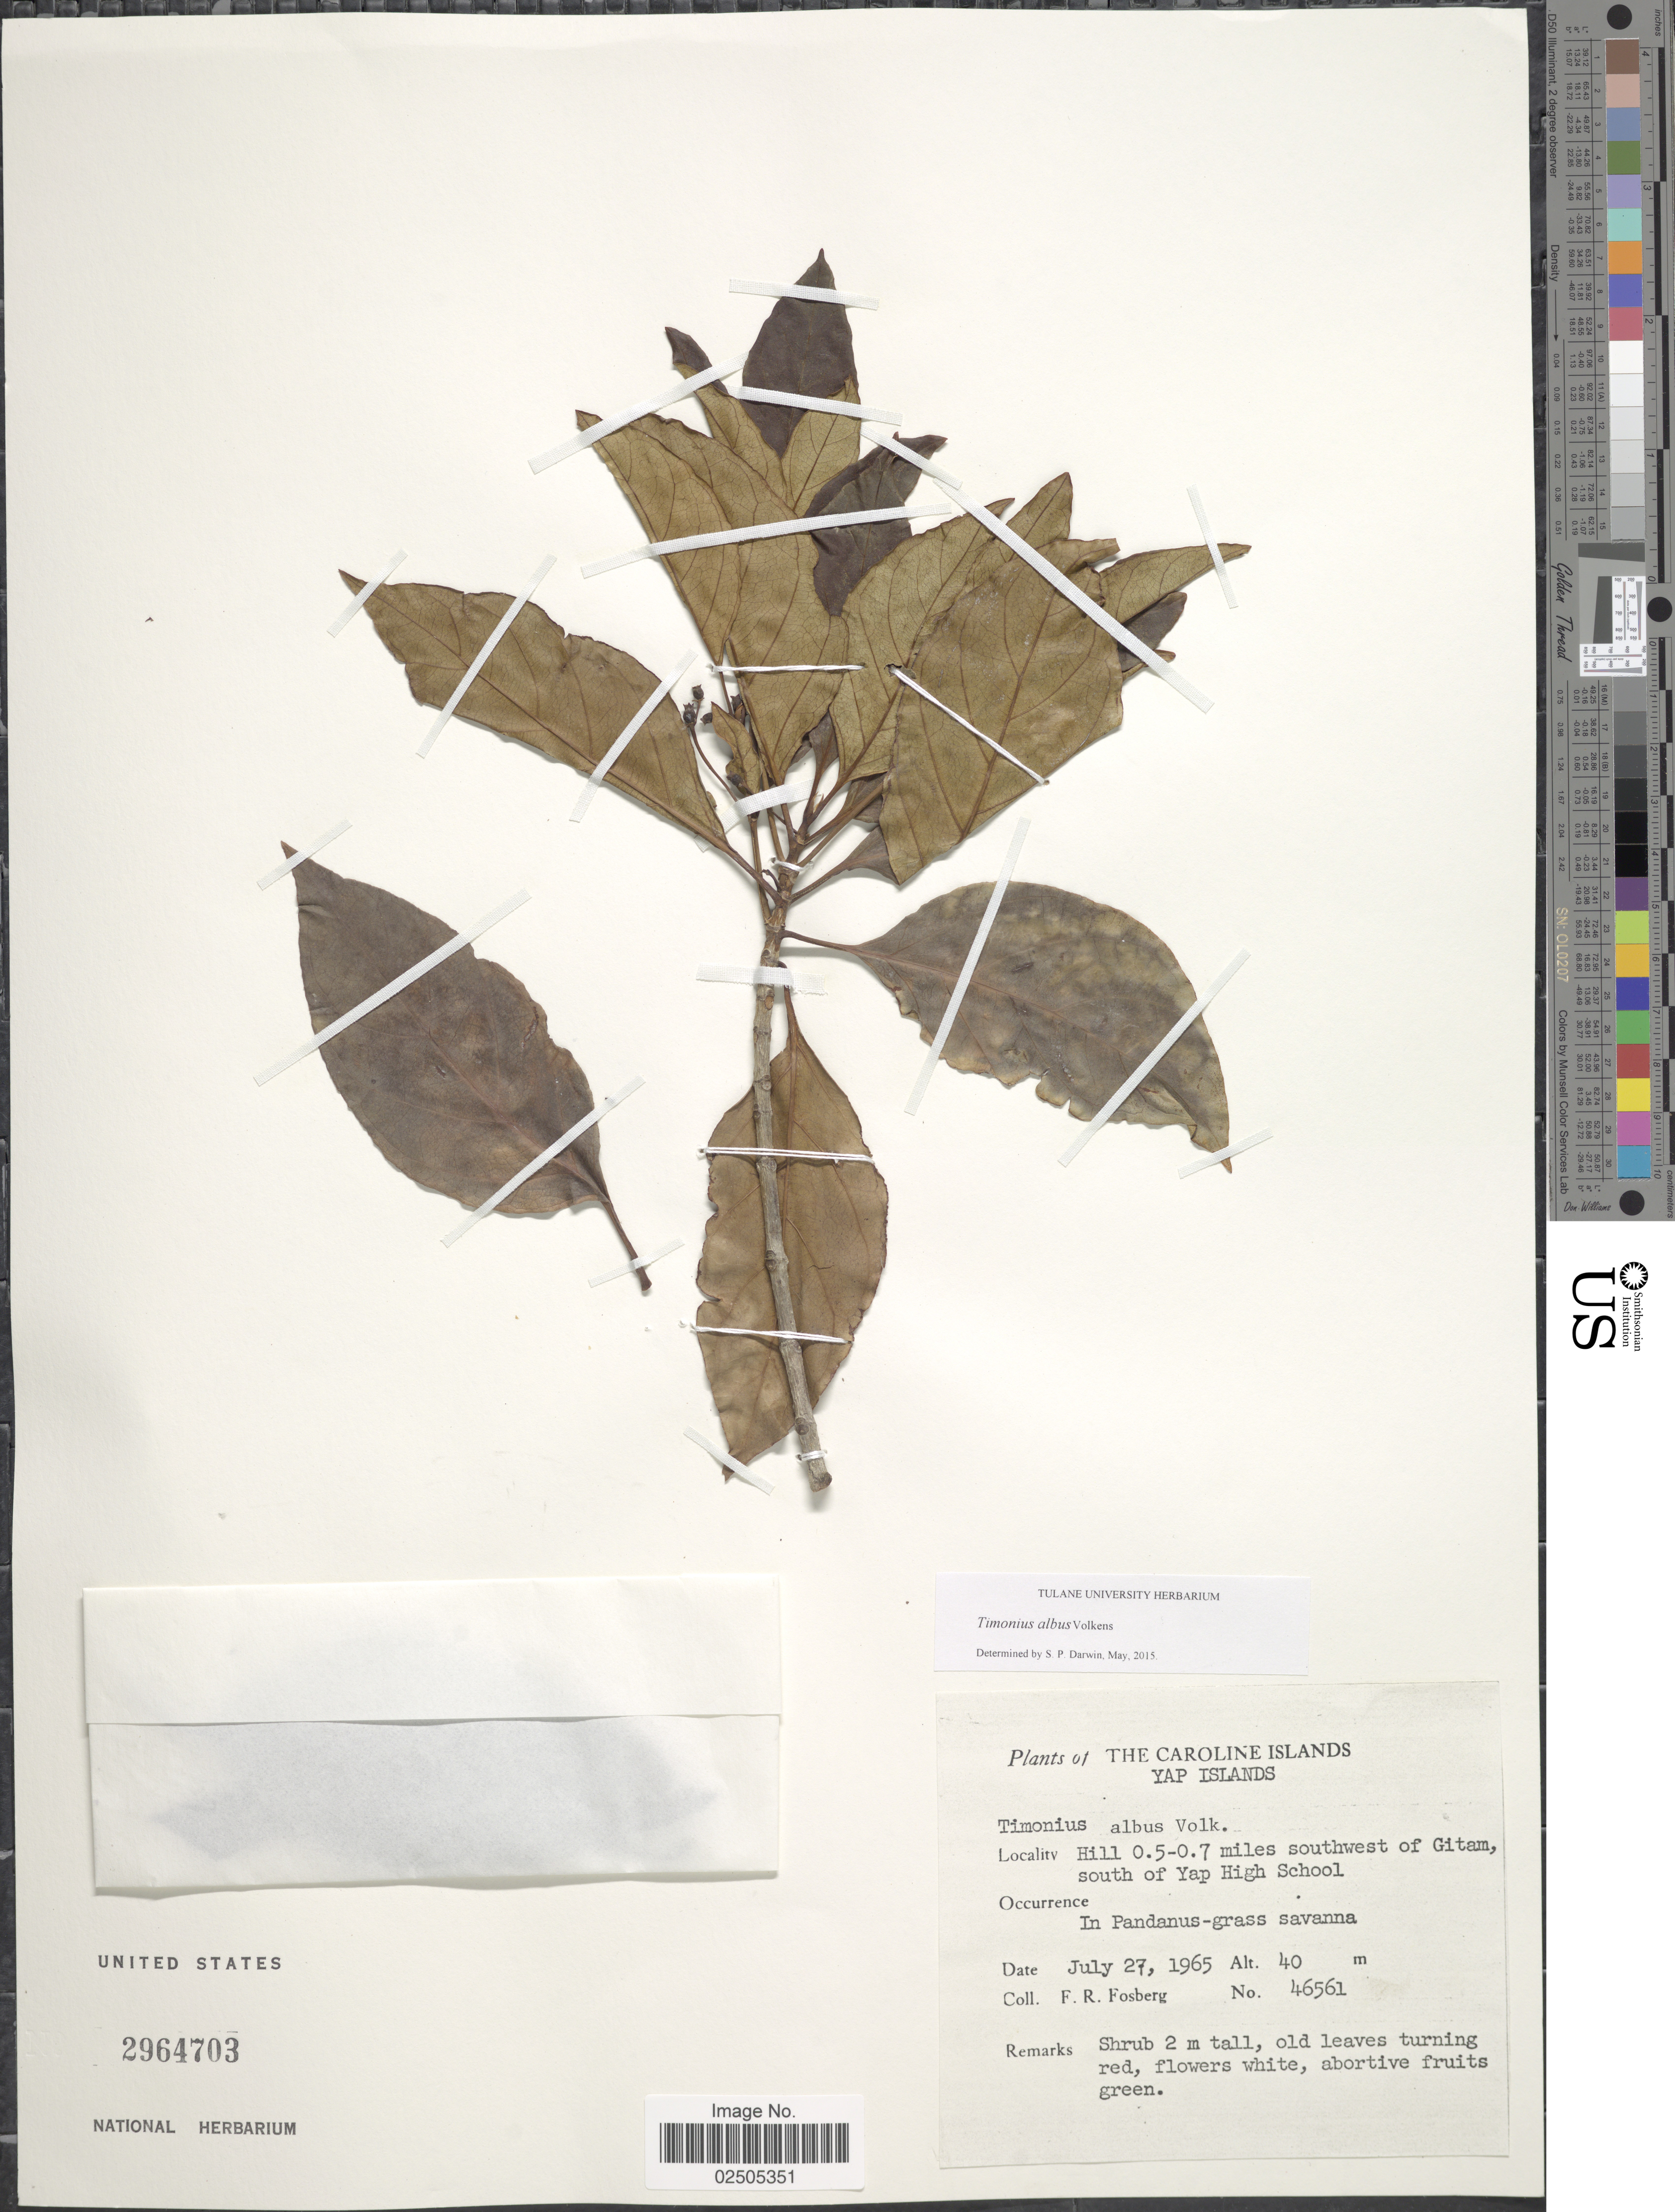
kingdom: Plantae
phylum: Tracheophyta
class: Magnoliopsida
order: Gentianales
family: Rubiaceae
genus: Timonius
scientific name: Timonius albus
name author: Volkens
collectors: F. R. Fosberg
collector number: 46561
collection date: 1965-07-27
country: Micronesia, Federated States of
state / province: Yap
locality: The Caroline Islands, Yap Islands, Hill 0.5-0.7 miles southwest of Gitam, south of Yap High School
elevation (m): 40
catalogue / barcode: US 2964703